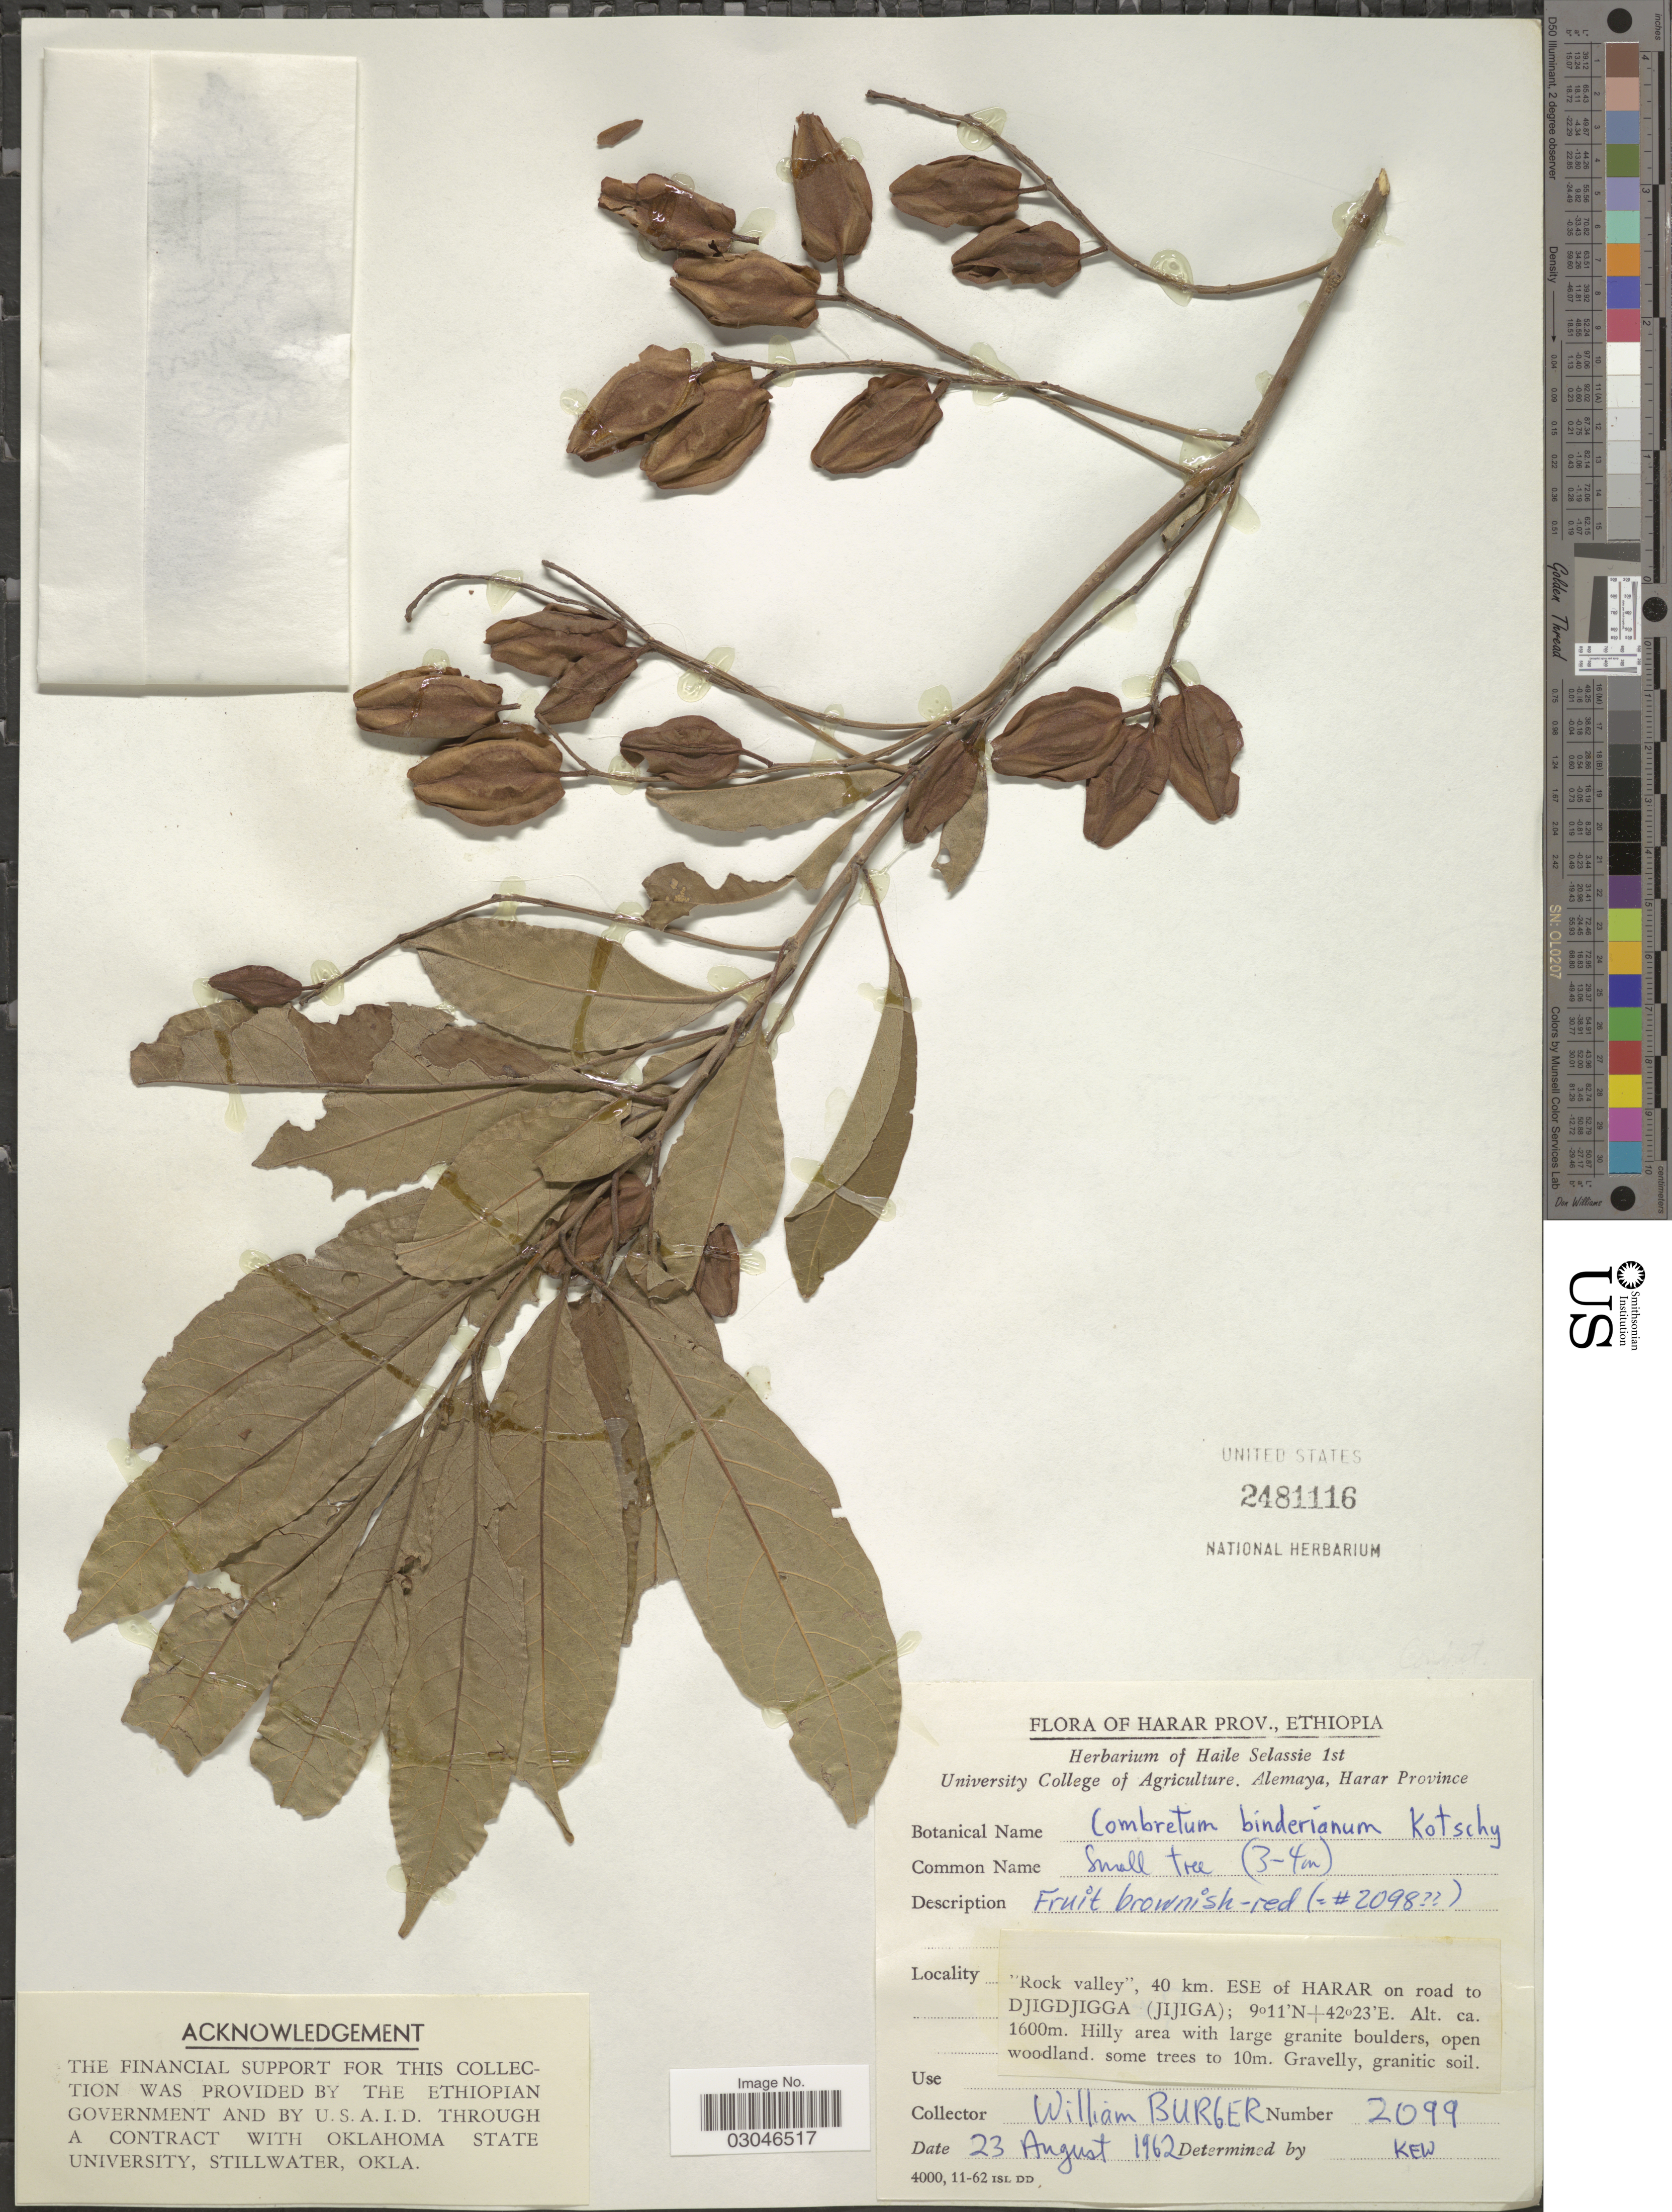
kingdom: Plantae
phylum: Tracheophyta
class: Magnoliopsida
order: Myrtales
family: Combretaceae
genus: Combretum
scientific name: Combretum binderianum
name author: Kotschy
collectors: W. Burger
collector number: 2099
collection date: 1962-08-23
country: Ethiopia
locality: Harar Prov. "Rock valley", 40 km. ESE of Harar on road to Djidjigga (Jijiga).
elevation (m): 1600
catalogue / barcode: US 2481116